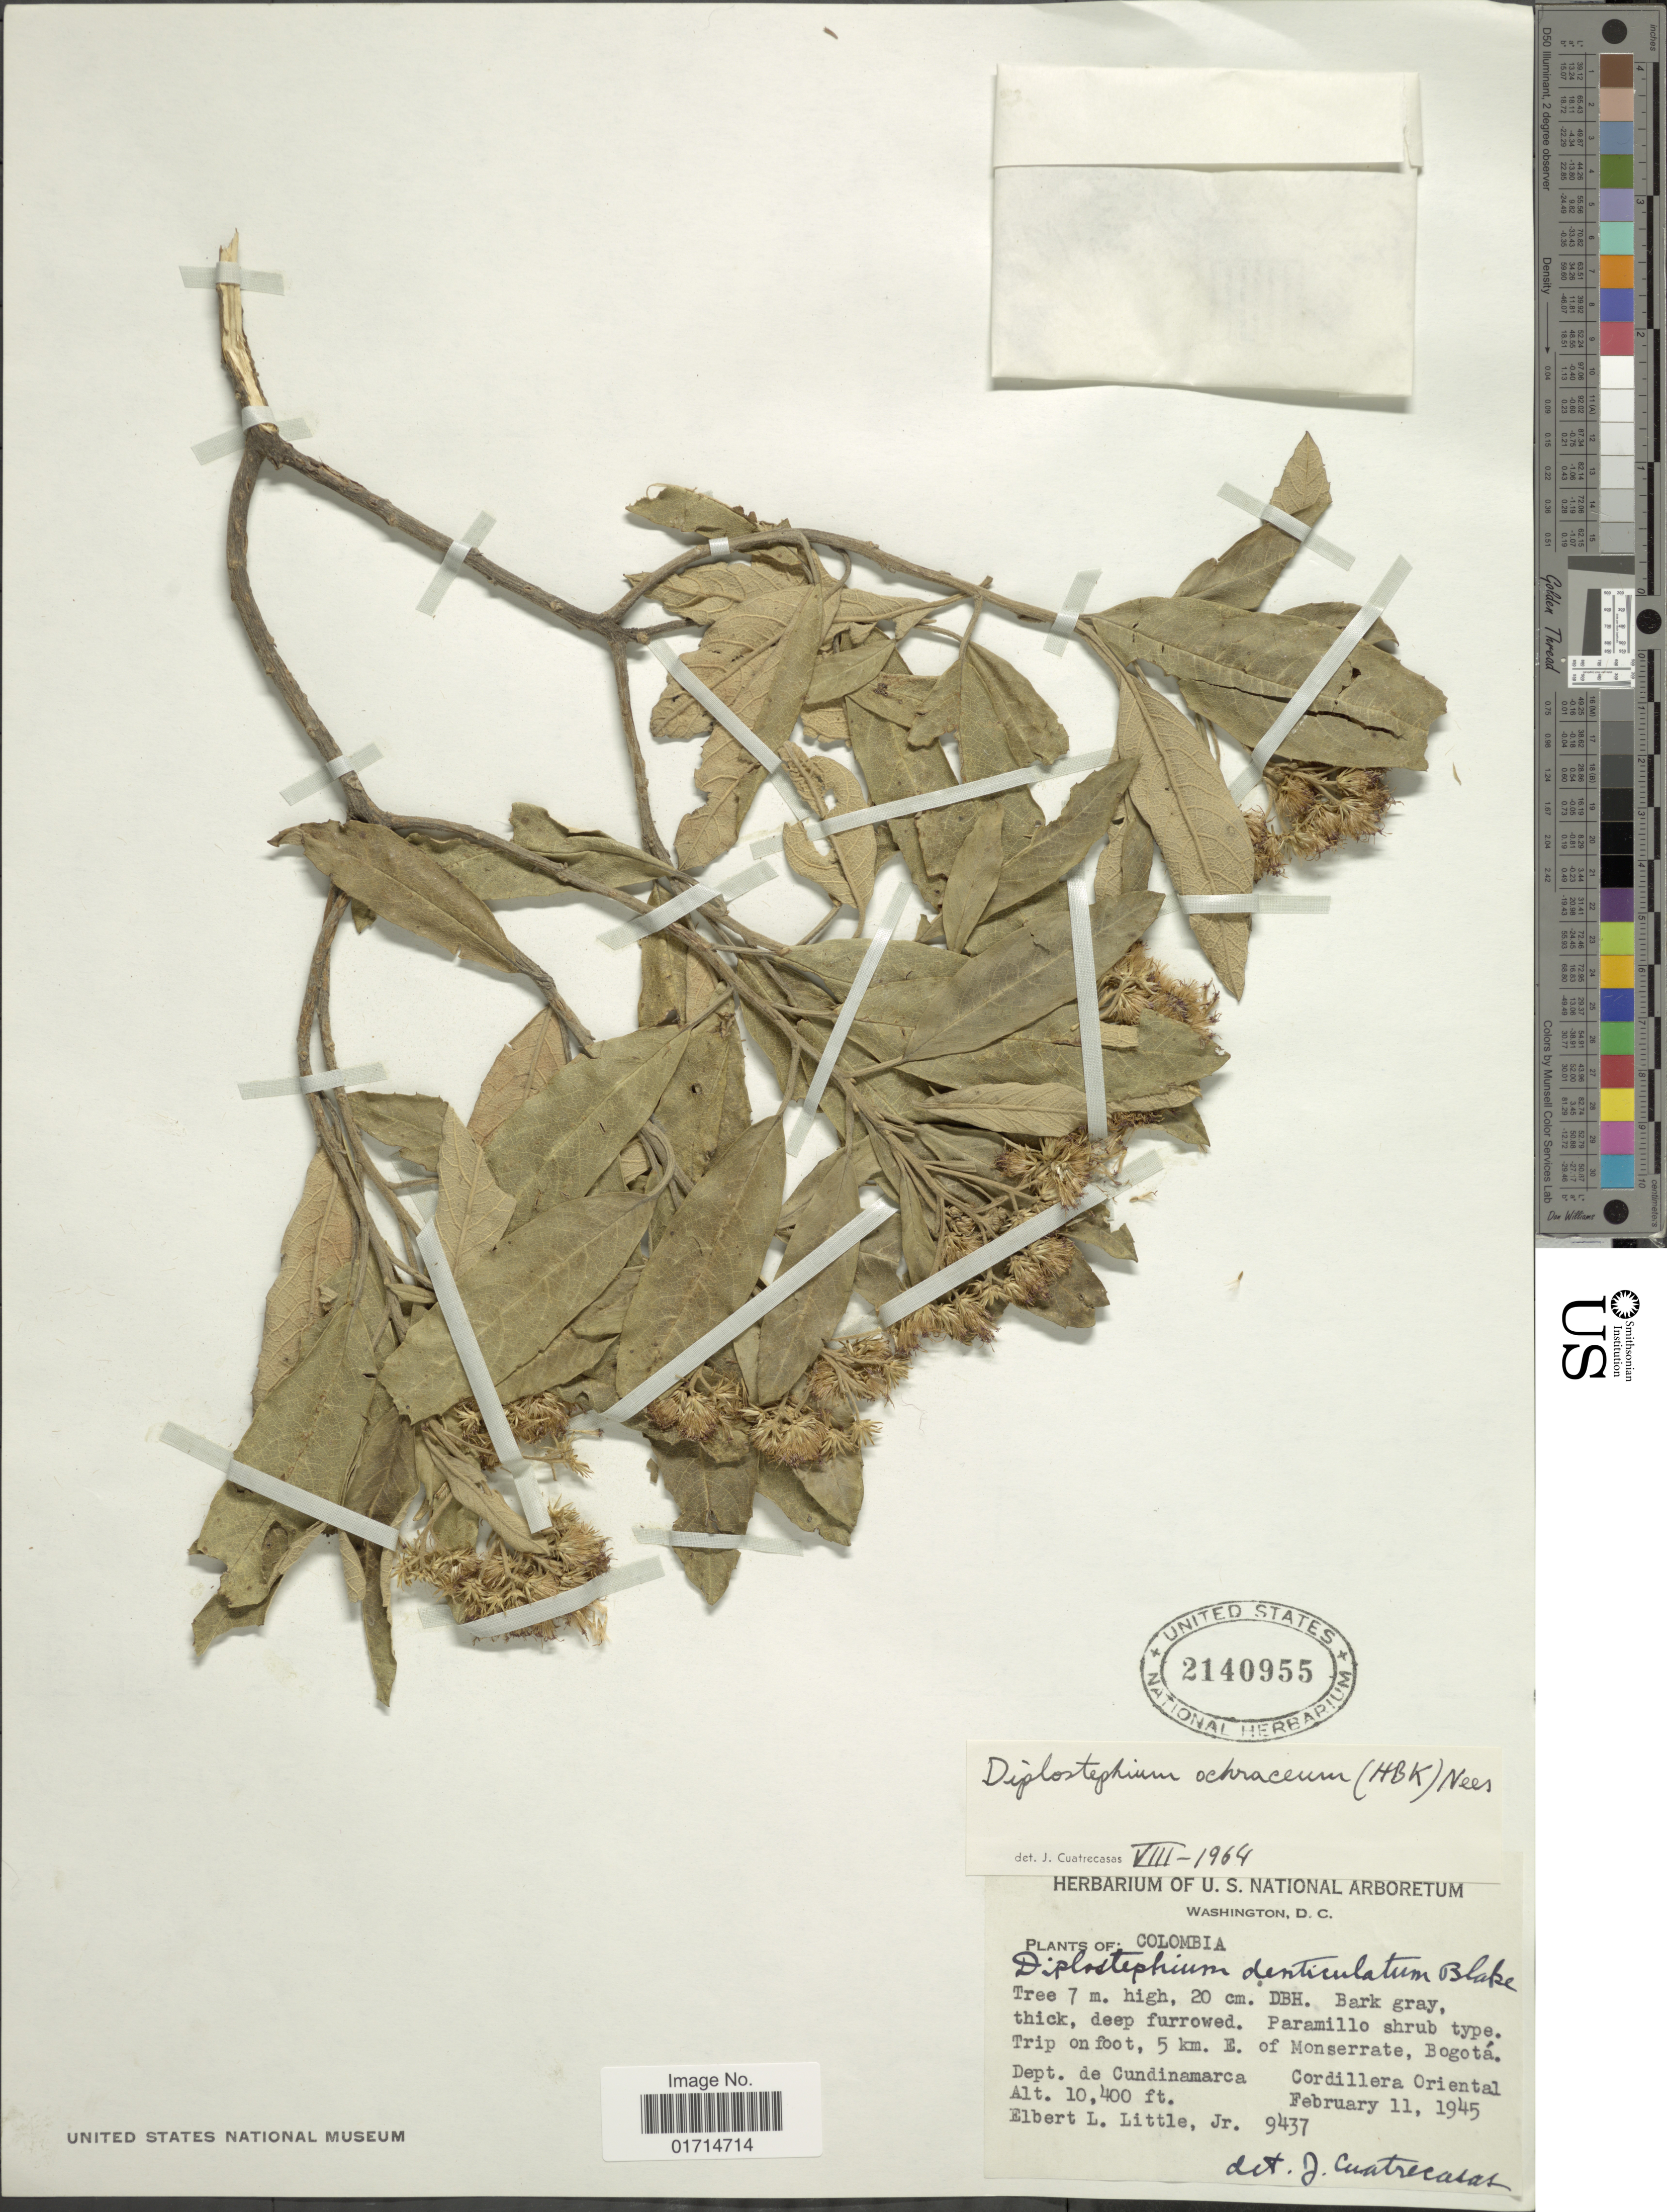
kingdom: Plantae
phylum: Tracheophyta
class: Magnoliopsida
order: Asterales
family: Asteraceae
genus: Diplostephium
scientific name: Diplostephium ochraceum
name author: (Kunth) Nees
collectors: E. L. Little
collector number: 9437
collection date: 1945-02-11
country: Colombia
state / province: Cundinamarca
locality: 5 km. E. of Monserrate, Bogota, Cordillera Oriental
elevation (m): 3170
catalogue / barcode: US 2140955